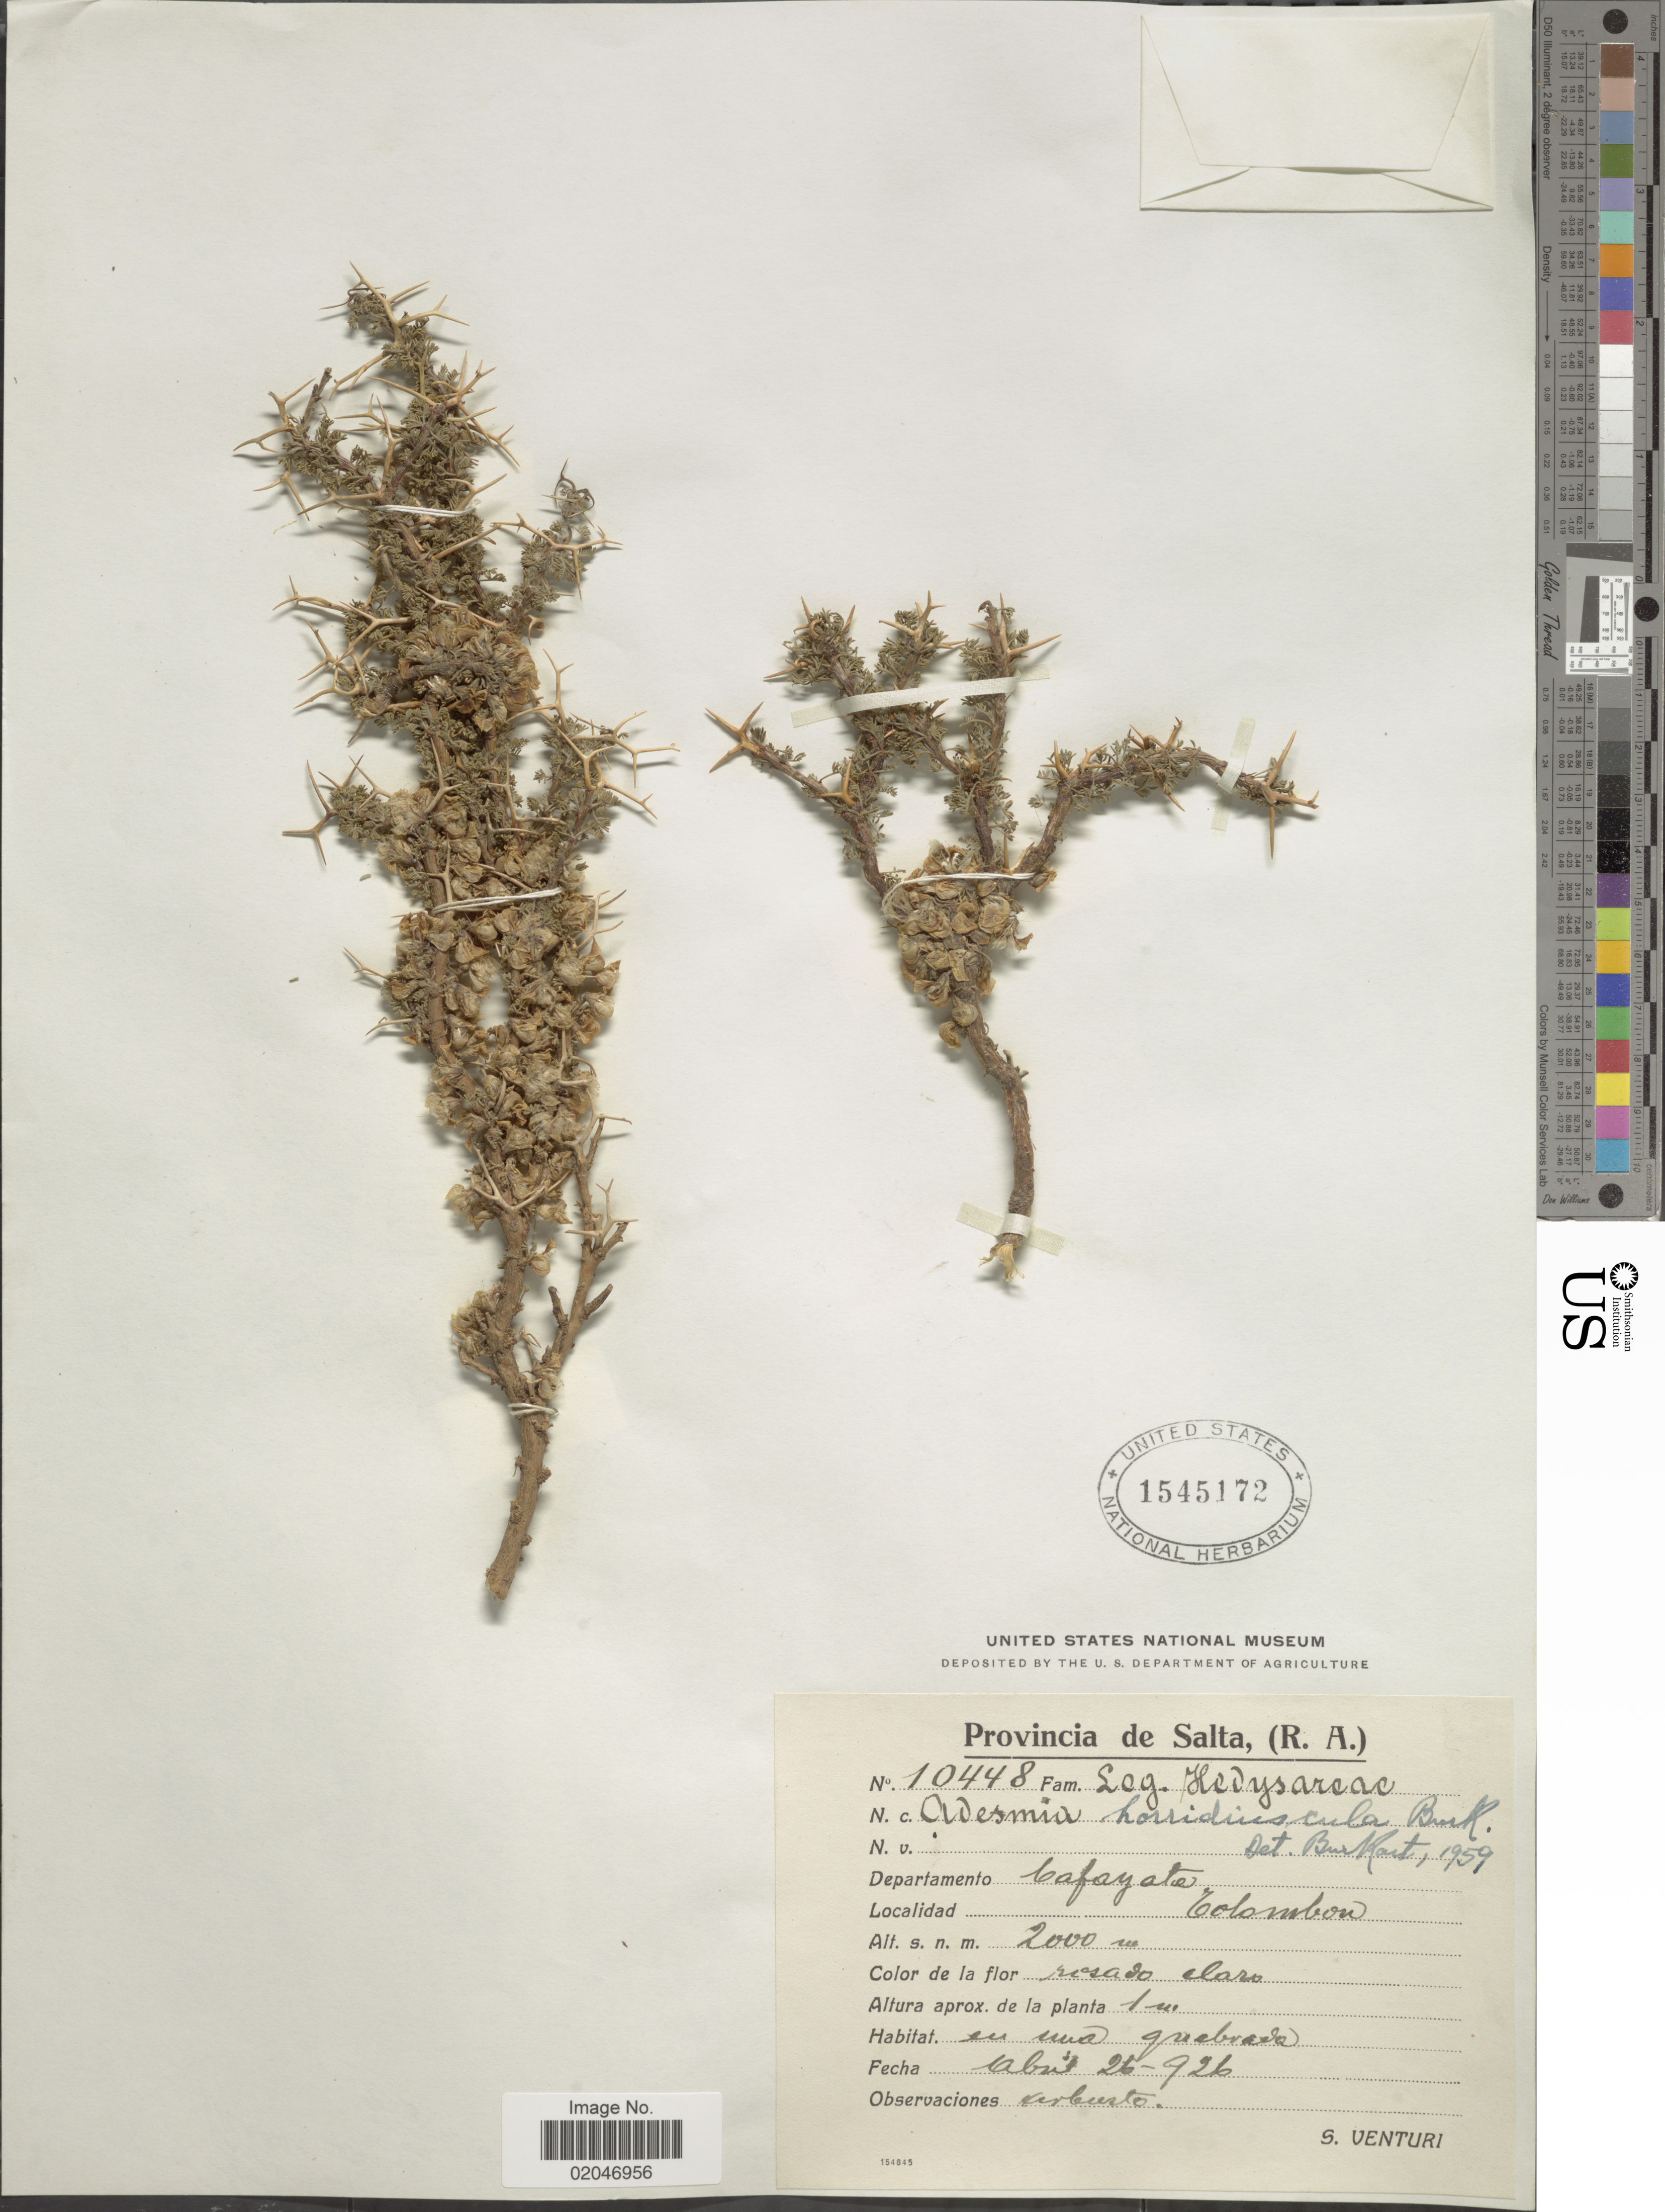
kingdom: Plantae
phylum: Tracheophyta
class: Magnoliopsida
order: Fabales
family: Fabaceae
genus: Adesmia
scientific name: Adesmia horrida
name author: Gillies ex Hook. & Arn.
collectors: S. Venturi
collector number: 10448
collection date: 1926-08-25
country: Argentina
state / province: Salta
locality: (R.A.), Departamento Cafayete, Tolombon.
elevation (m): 2000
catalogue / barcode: US 1545172